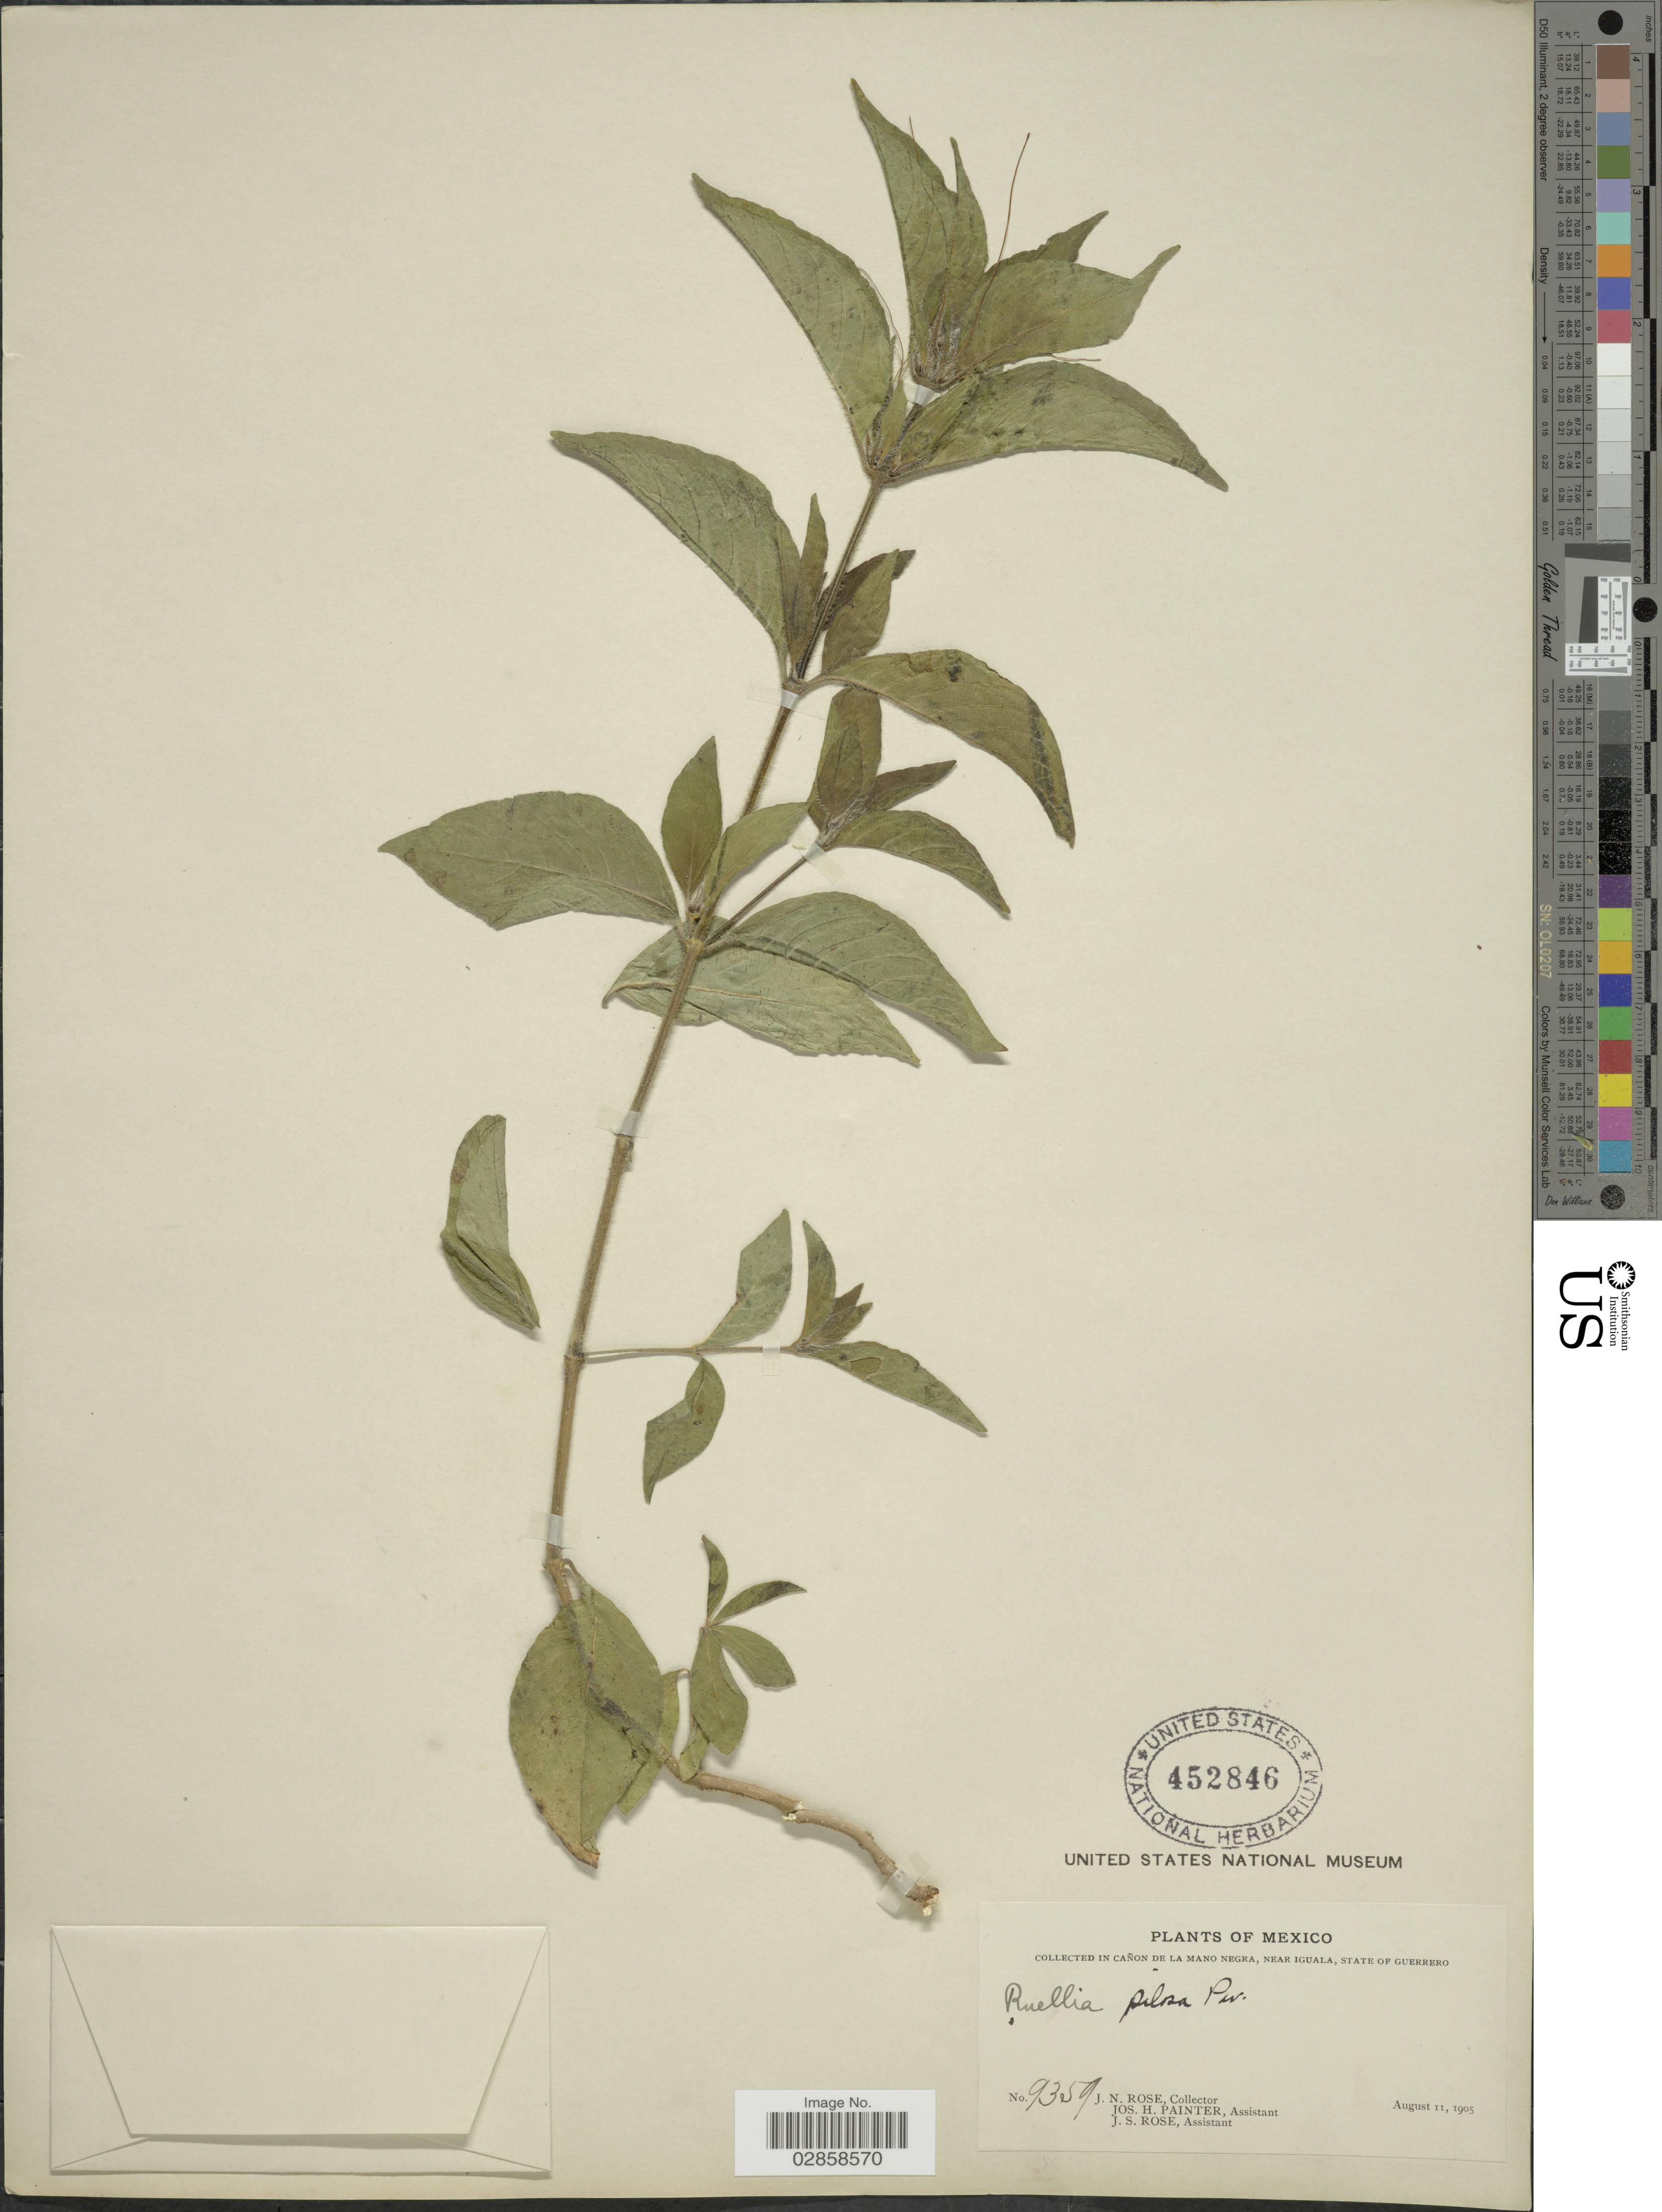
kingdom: Plantae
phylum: Tracheophyta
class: Magnoliopsida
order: Lamiales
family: Acanthaceae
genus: Ruellia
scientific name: Ruellia hookeriana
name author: (Nees) Hemsl.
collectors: J. N. Rose, J. H. Painter & J. S. Rose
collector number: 9359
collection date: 1905-08-11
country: Mexico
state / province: Guerrero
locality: Cañon de la Mano Negra, near Iguala.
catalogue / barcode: US 452846